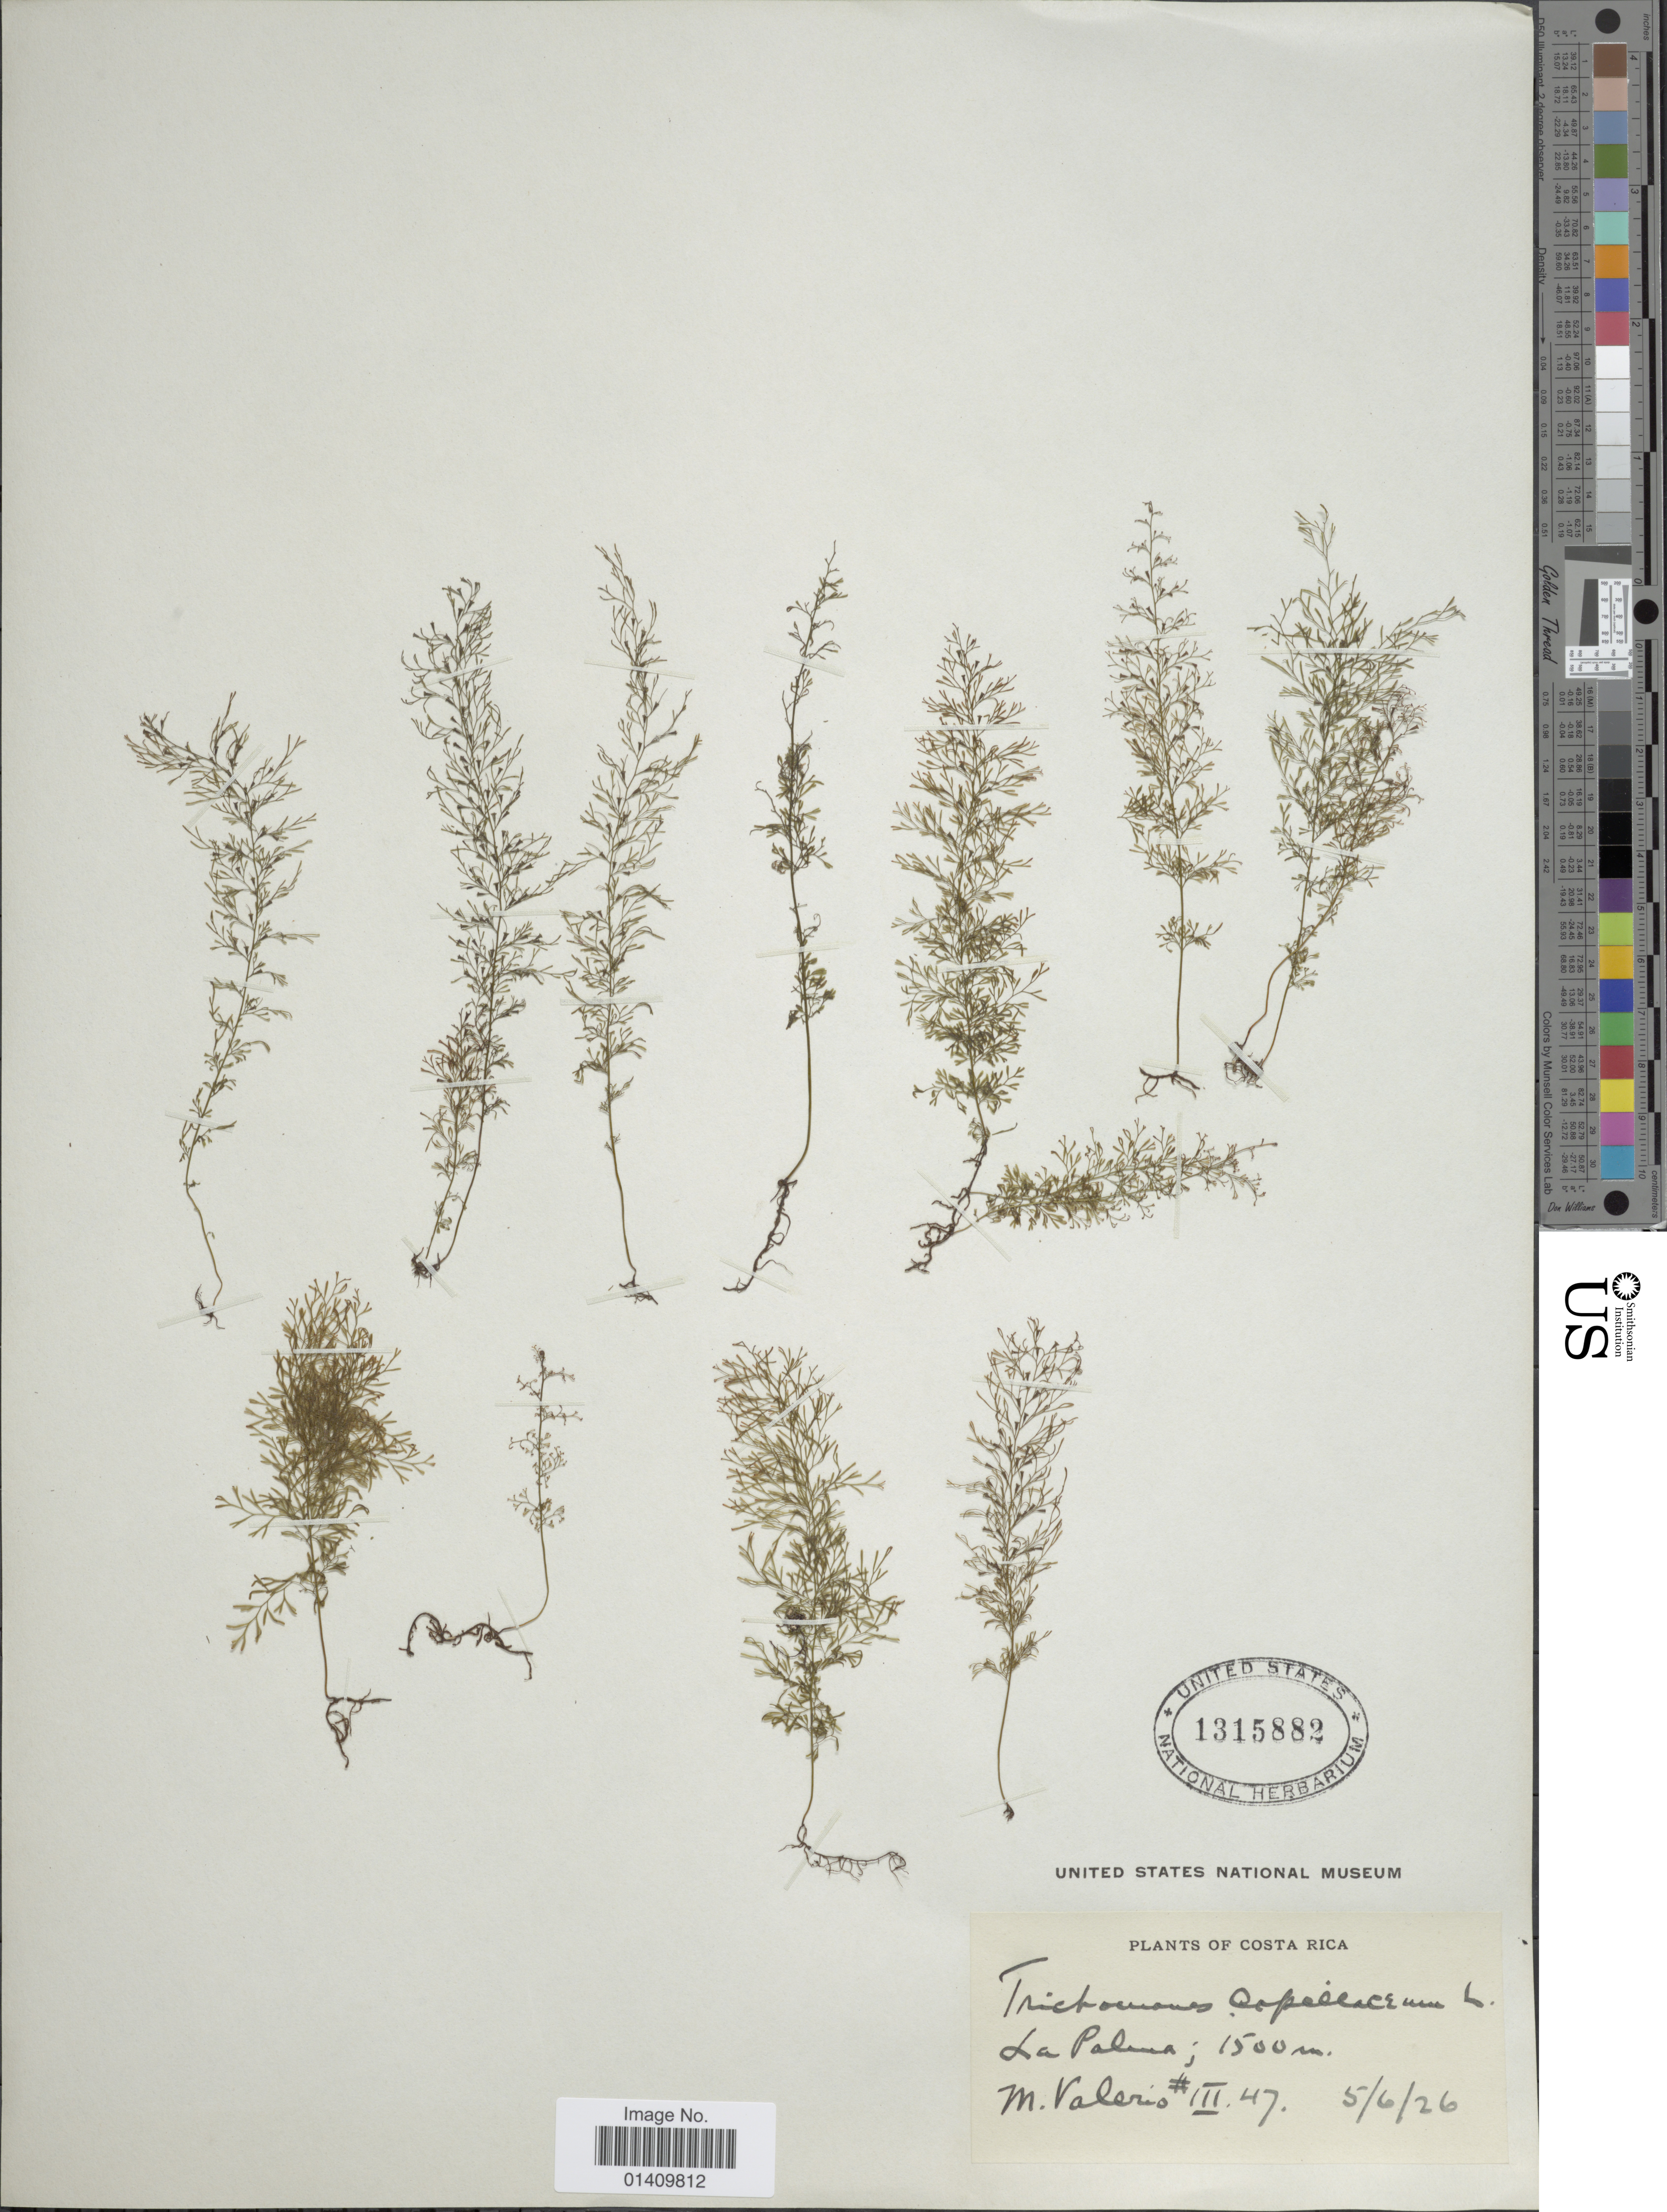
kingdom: Plantae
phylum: Tracheophyta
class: Polypodiopsida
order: Hymenophyllales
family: Hymenophyllaceae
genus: Polyphlebium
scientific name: Polyphlebium angustatum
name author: (Carmich.) Ebihara & Dubuisson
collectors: M. Valerio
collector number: III 47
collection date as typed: Transcribed d/m/y: 5/6/26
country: Costa Rica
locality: La Palma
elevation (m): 1500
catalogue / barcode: US 1315882